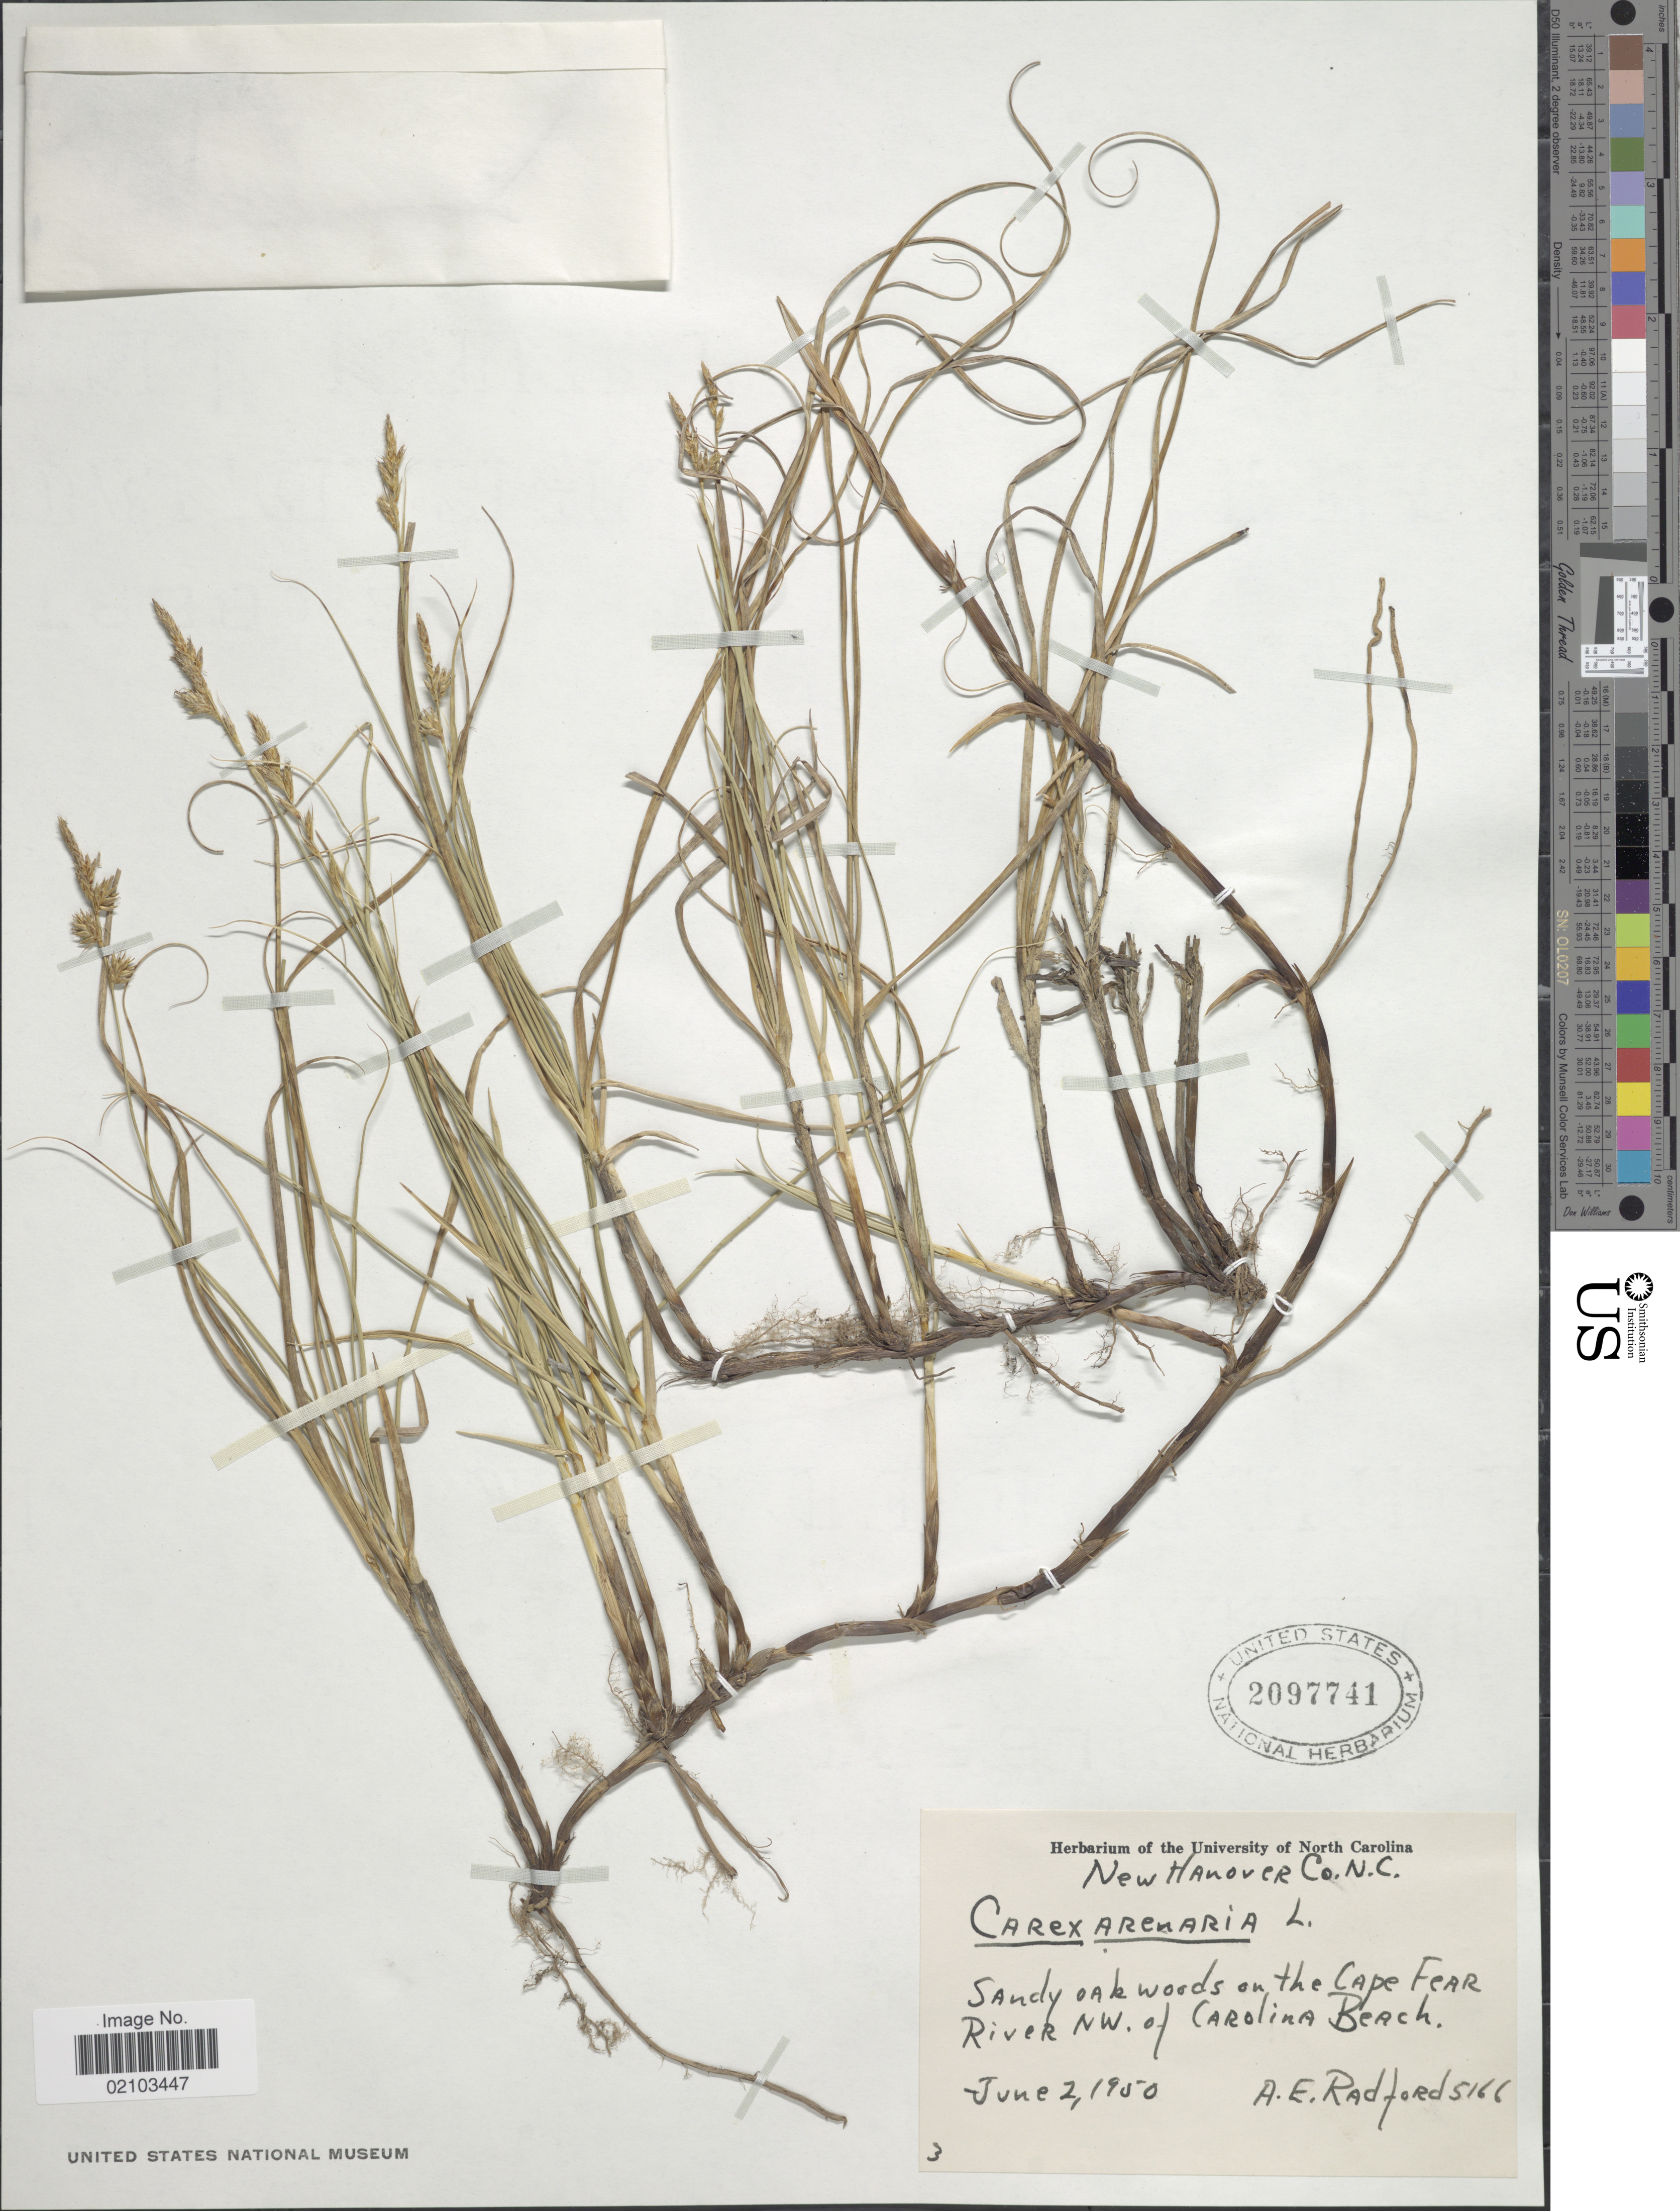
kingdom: Plantae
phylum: Tracheophyta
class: Liliopsida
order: Poales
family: Cyperaceae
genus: Carex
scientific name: Carex arenaria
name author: L.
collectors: A. E. Radford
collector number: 5166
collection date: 1950-06-02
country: United States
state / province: North Carolina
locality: New Hanover, sandy oak woods on the Cape Fear River NW. of Carolina Beach.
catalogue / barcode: US 2097741